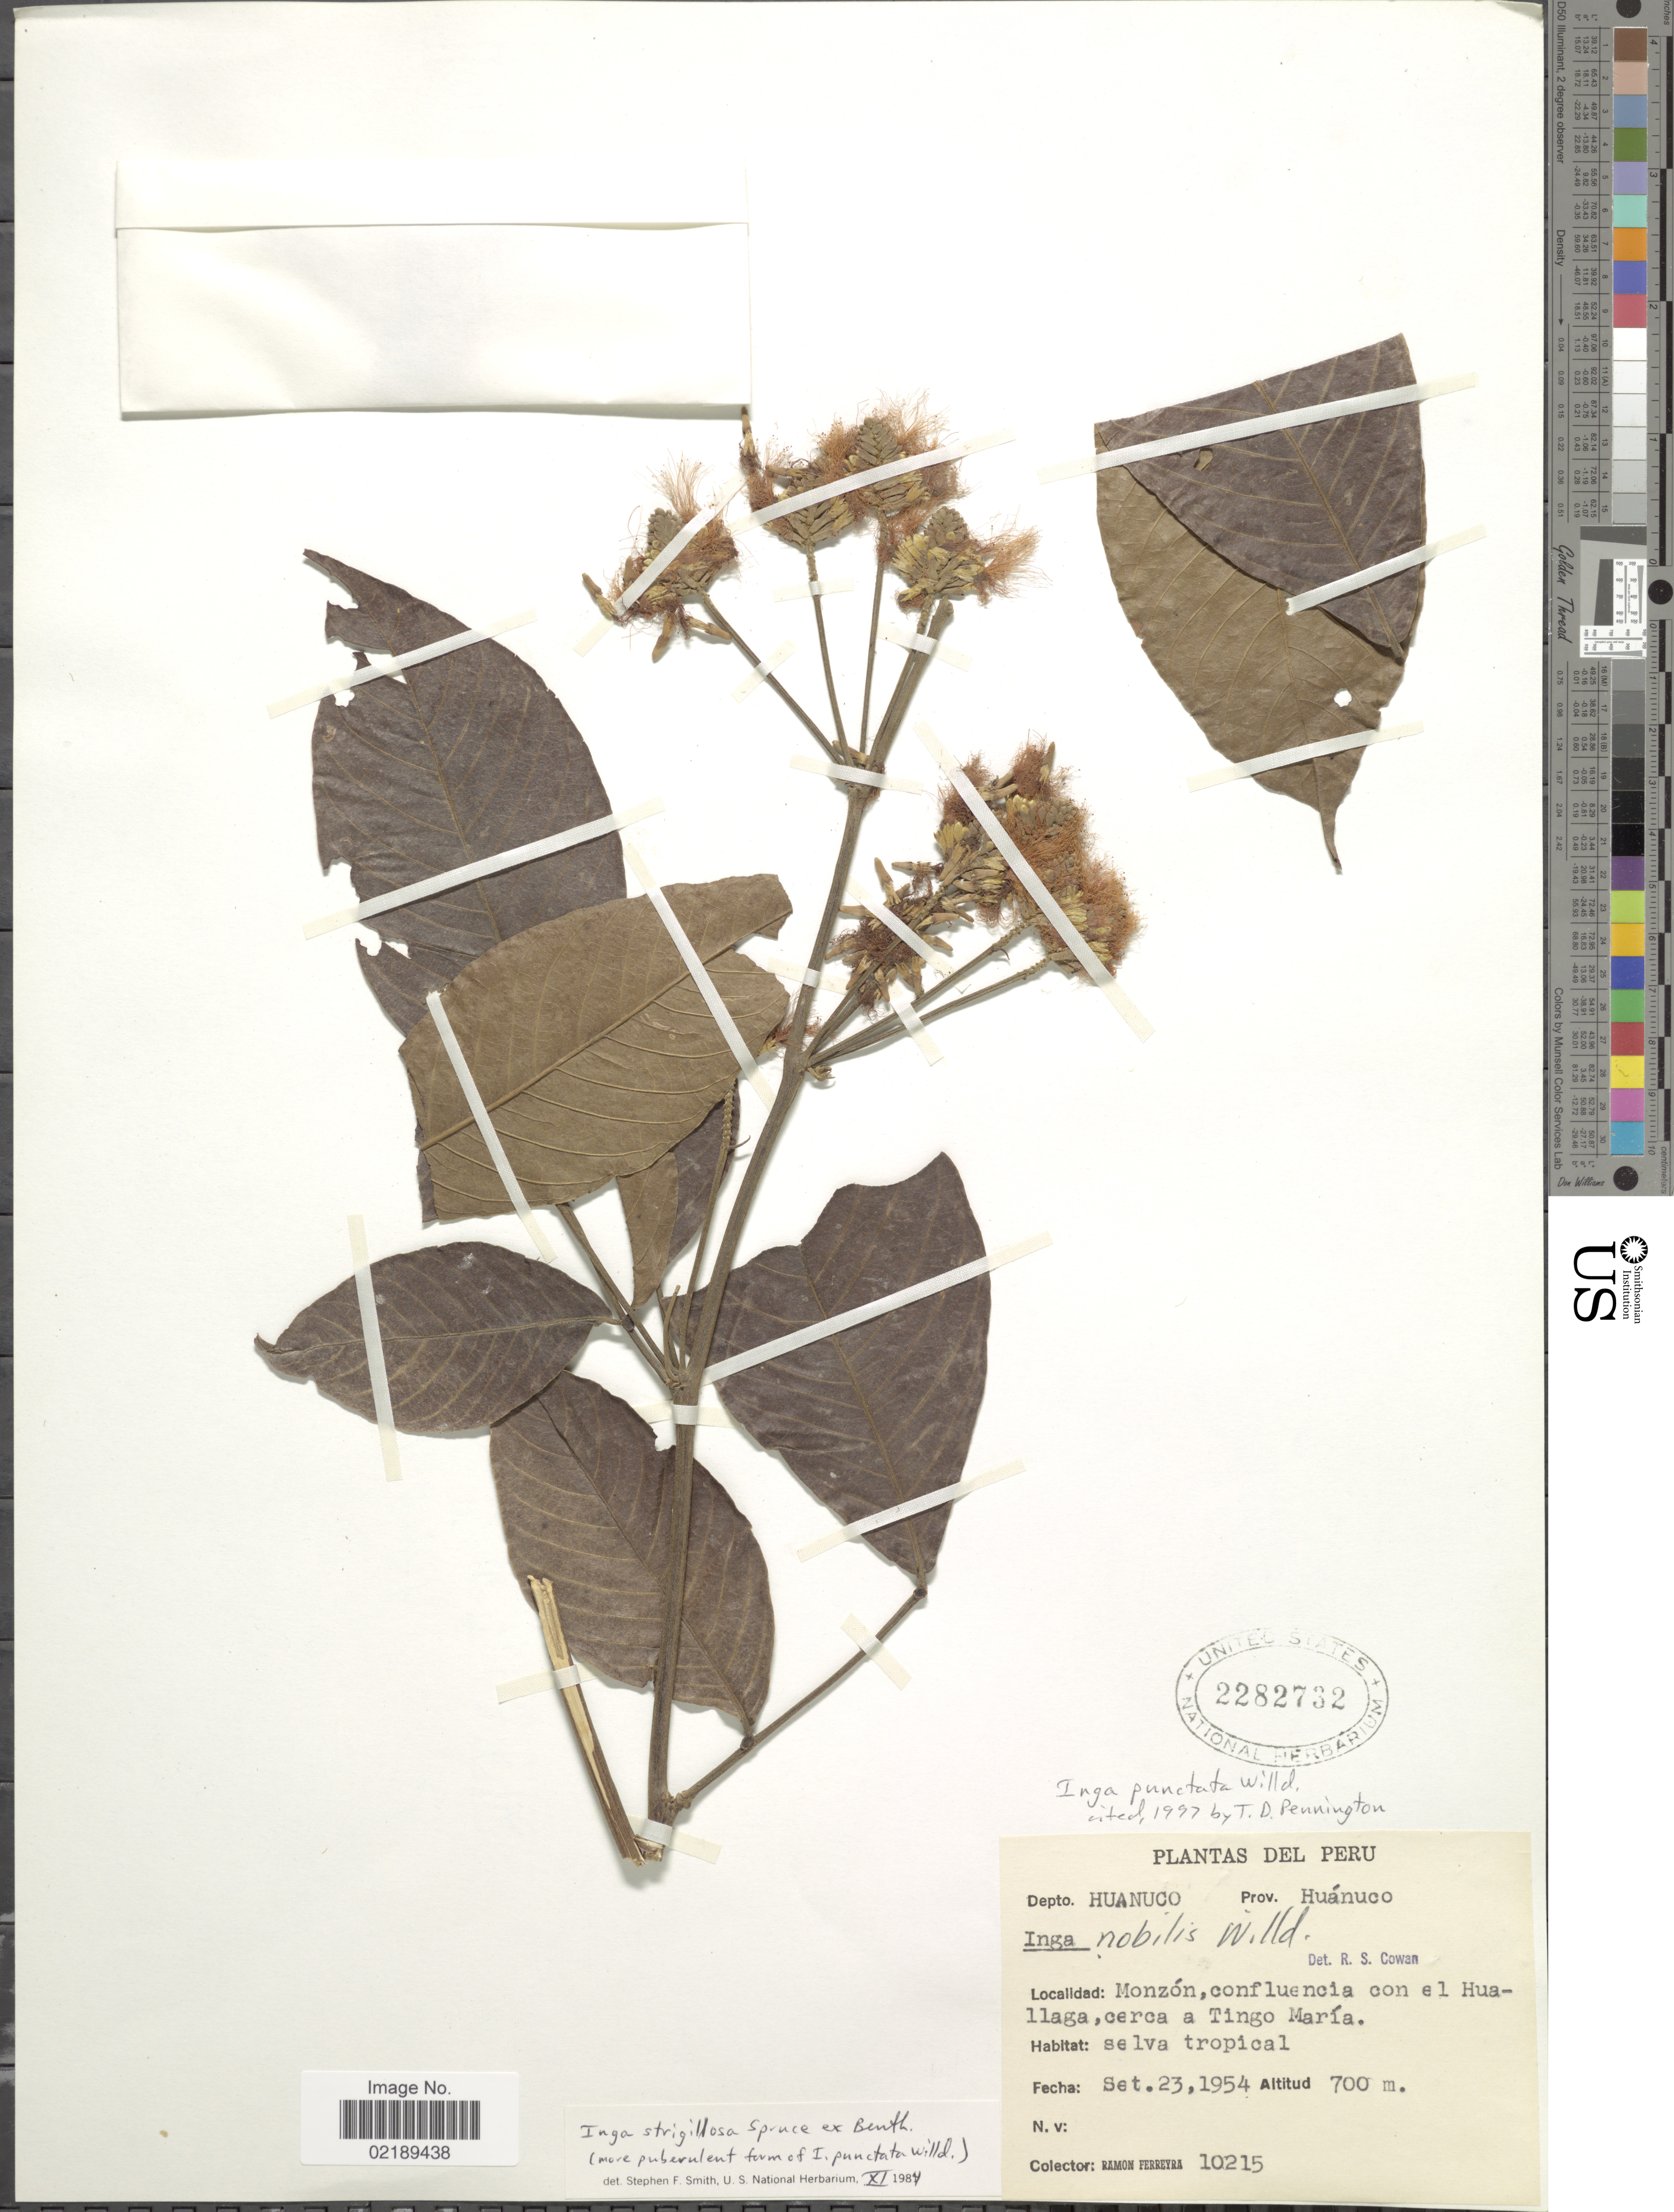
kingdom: Plantae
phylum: Tracheophyta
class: Magnoliopsida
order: Fabales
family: Fabaceae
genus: Inga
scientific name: Inga punctata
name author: Willd.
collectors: R. A. Ferreyra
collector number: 10215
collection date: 1954-09-23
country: Peru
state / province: Huánuco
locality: Depto. Huanuco, Monzon, confluencia con el Huallaga, cerca a Tingo Maria.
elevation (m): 700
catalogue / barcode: US 2282732